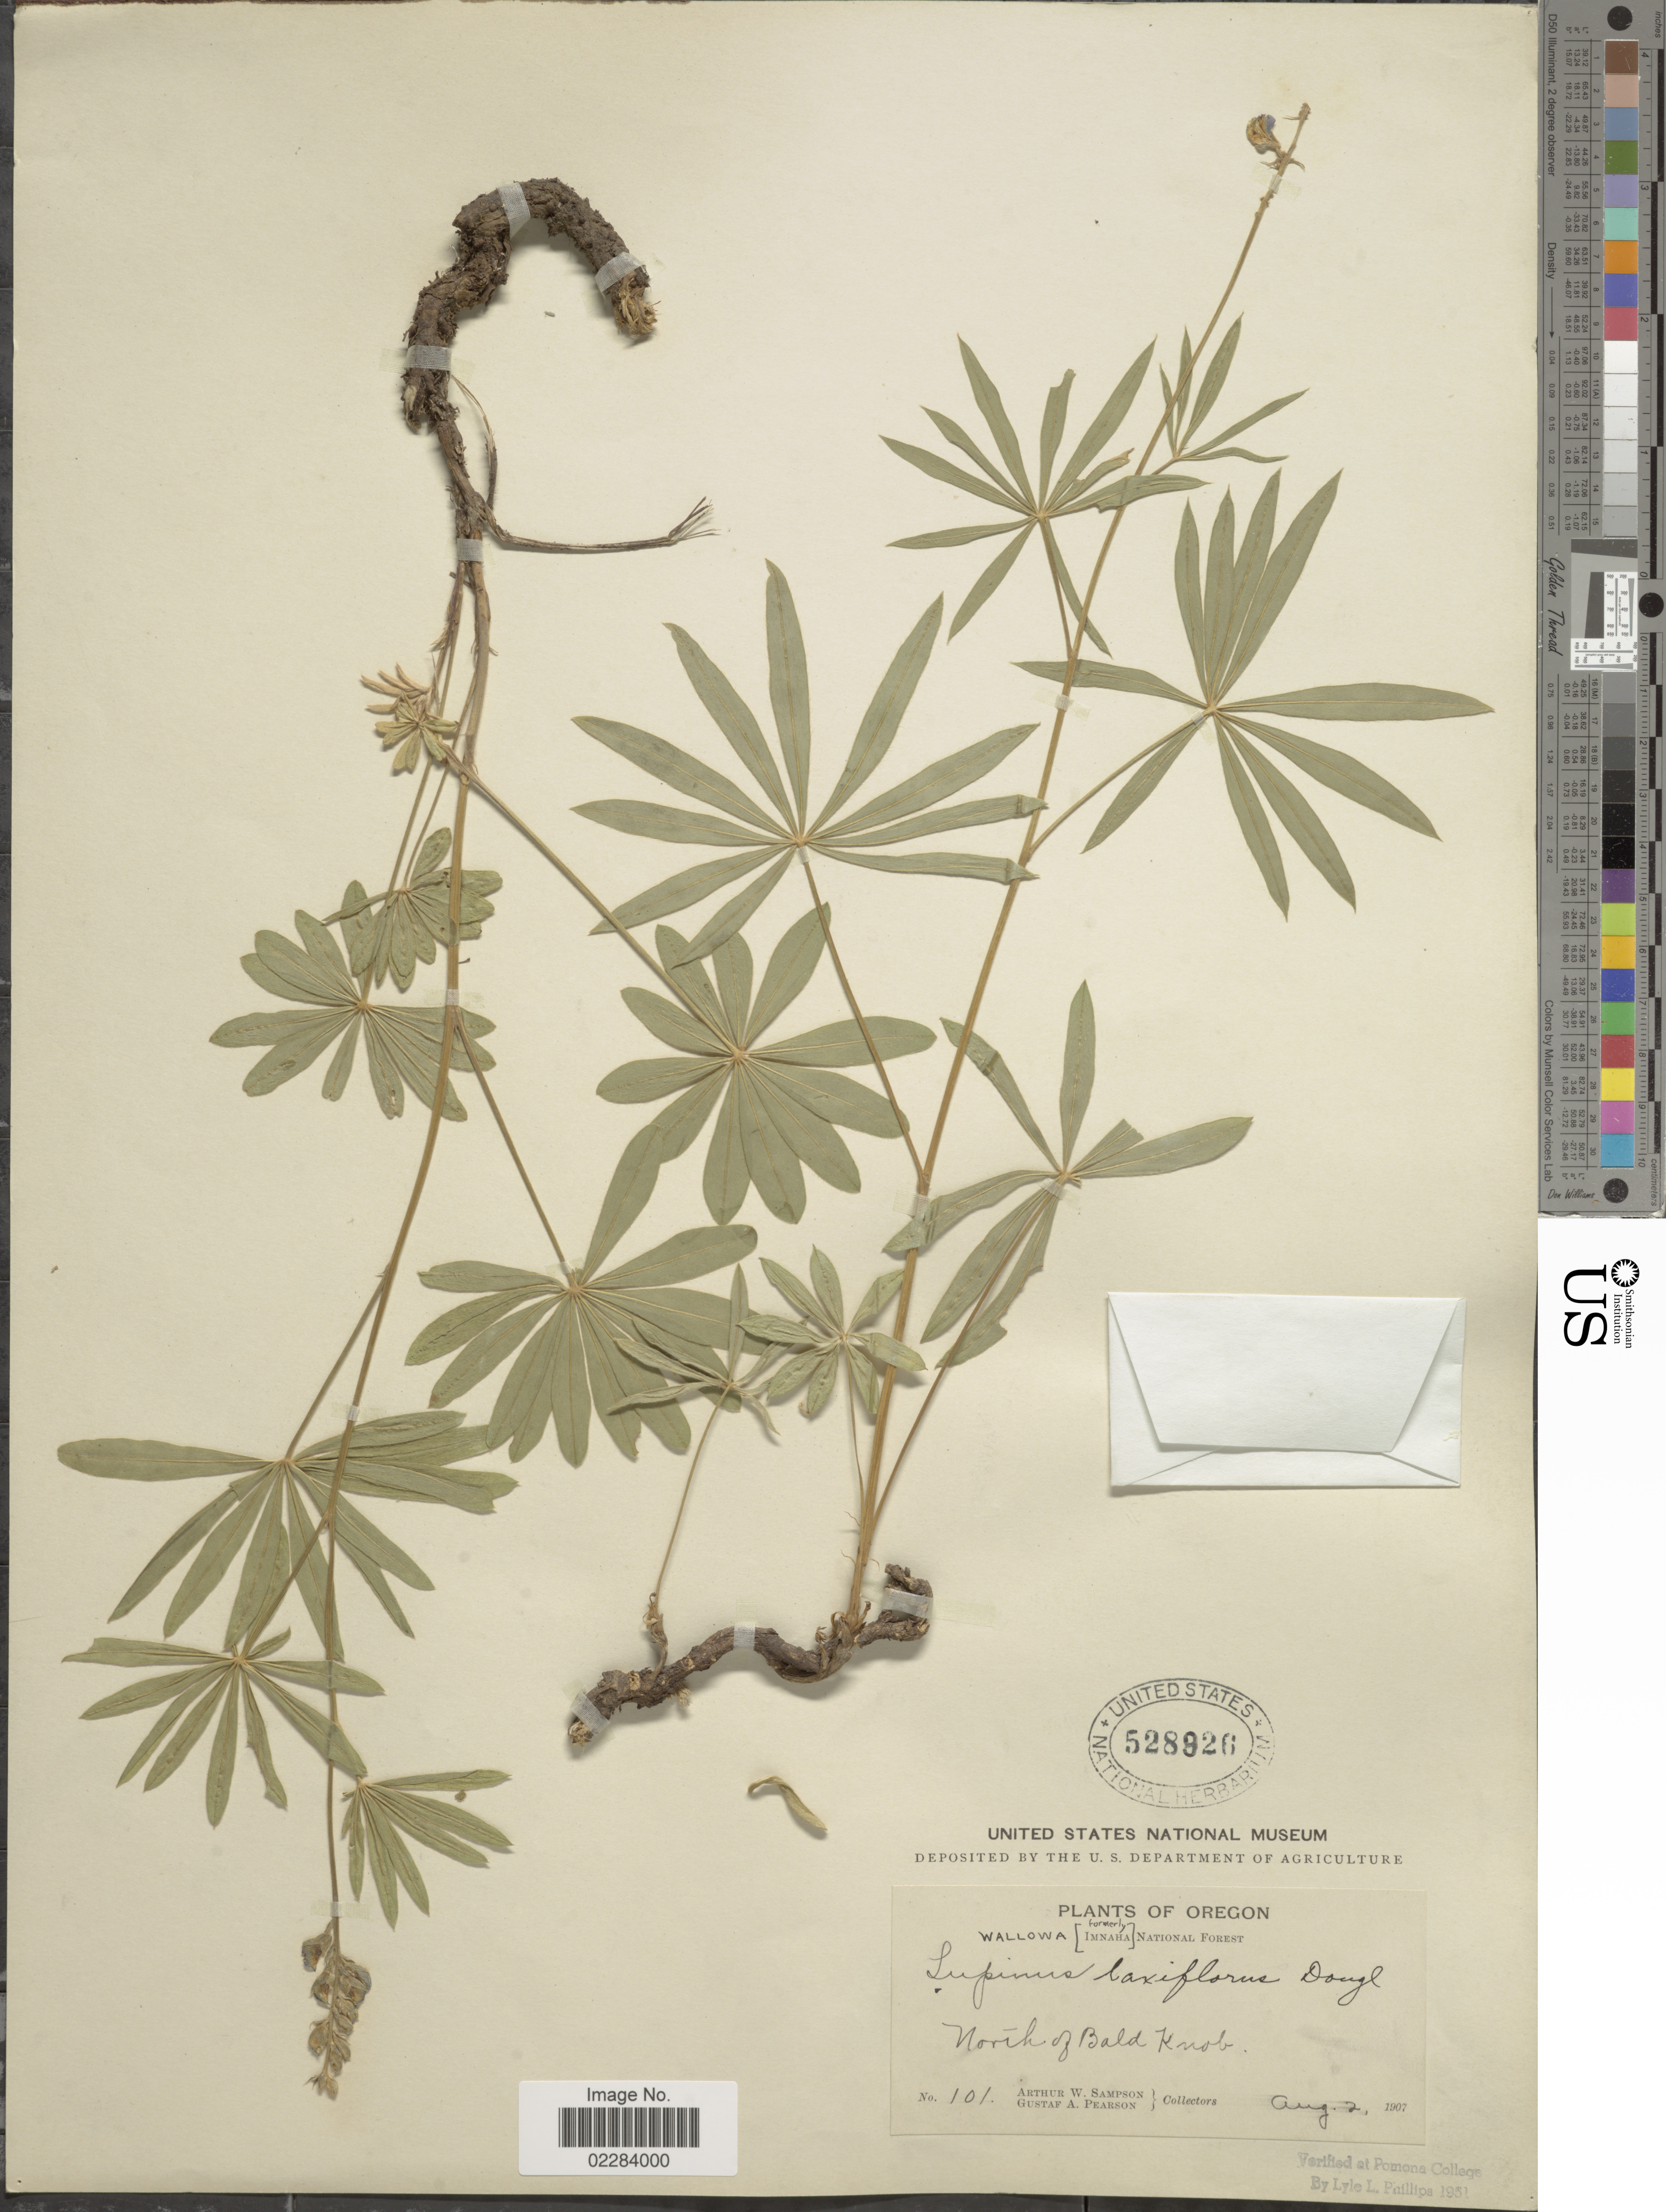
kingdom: Plantae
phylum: Tracheophyta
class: Magnoliopsida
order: Fabales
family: Fabaceae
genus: Lupinus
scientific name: Lupinus arbustus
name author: Lindl.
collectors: A. Sampson & G. Pearson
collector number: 101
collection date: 1907-08-02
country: United States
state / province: Oregon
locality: Wallowa (formely Imnaha) National Forest. North of Bald Knob.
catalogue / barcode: US 528926